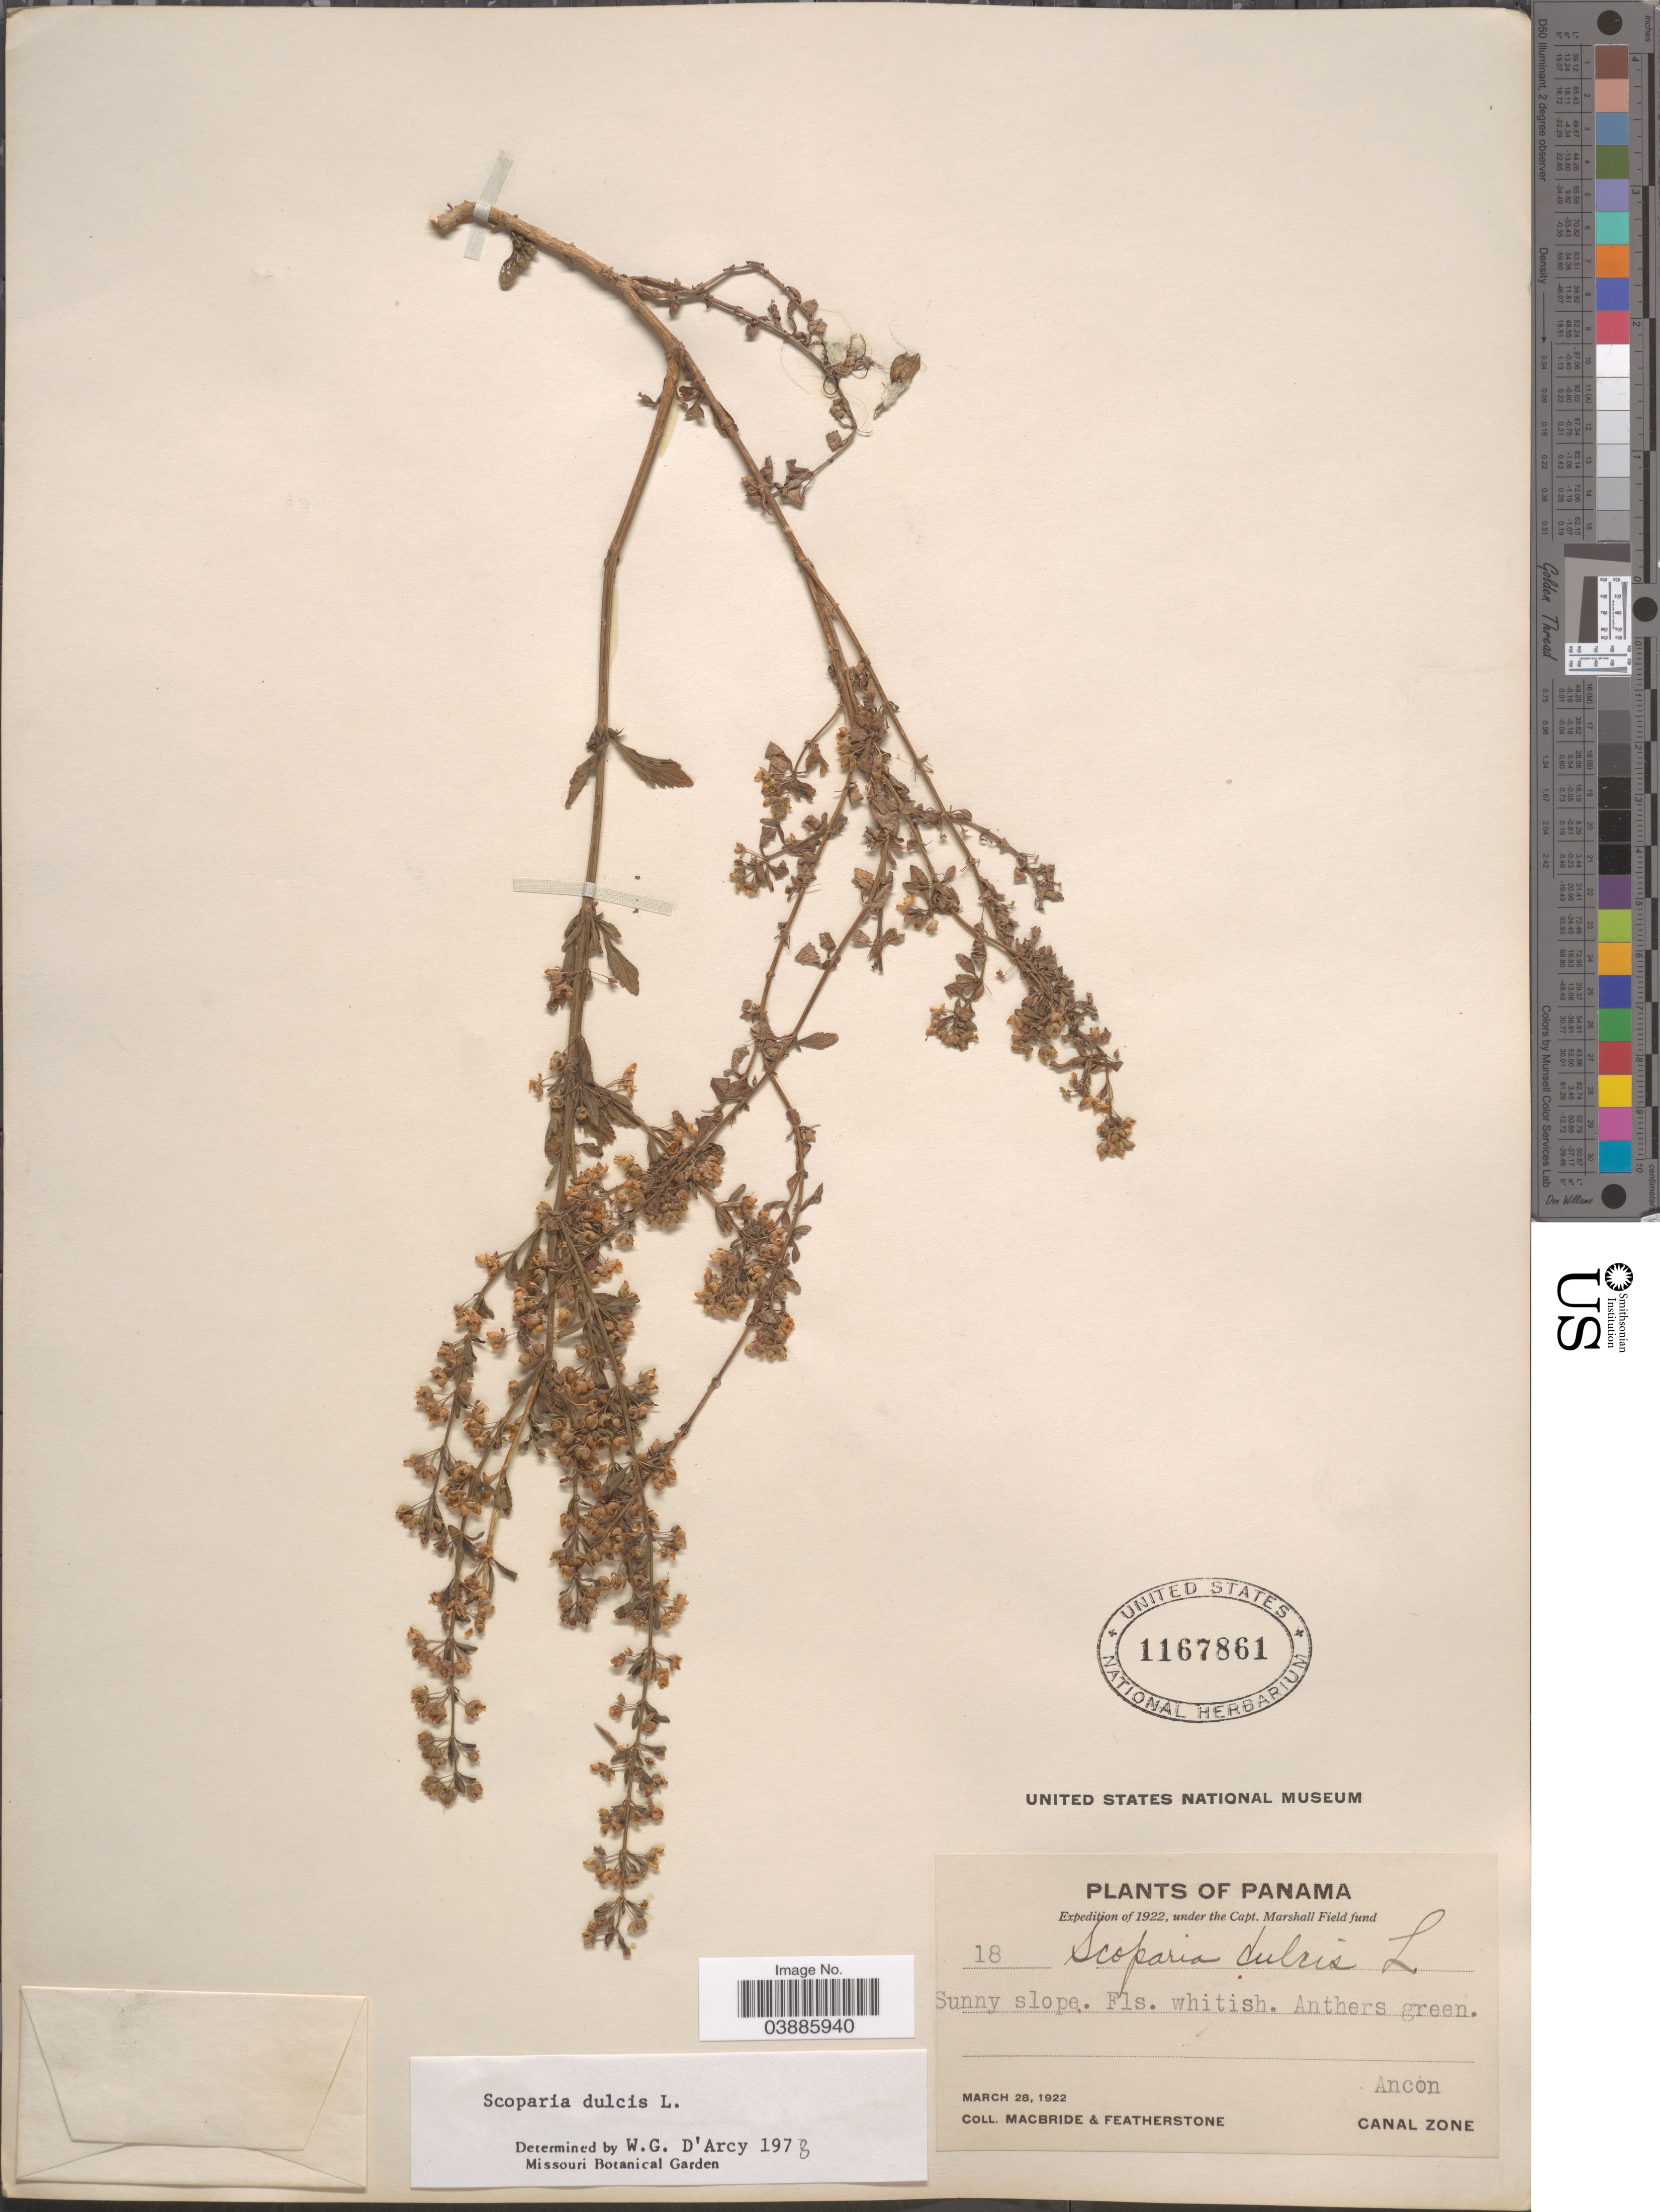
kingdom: Plantae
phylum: Tracheophyta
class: Magnoliopsida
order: Lamiales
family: Plantaginaceae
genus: Scoparia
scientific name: Scoparia dulcis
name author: L.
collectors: Macbride, -- & -. Featherstone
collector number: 18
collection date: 1922-03-28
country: Panama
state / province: Colón / Panamá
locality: Ancon. Canal Zone.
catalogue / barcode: US 1167861